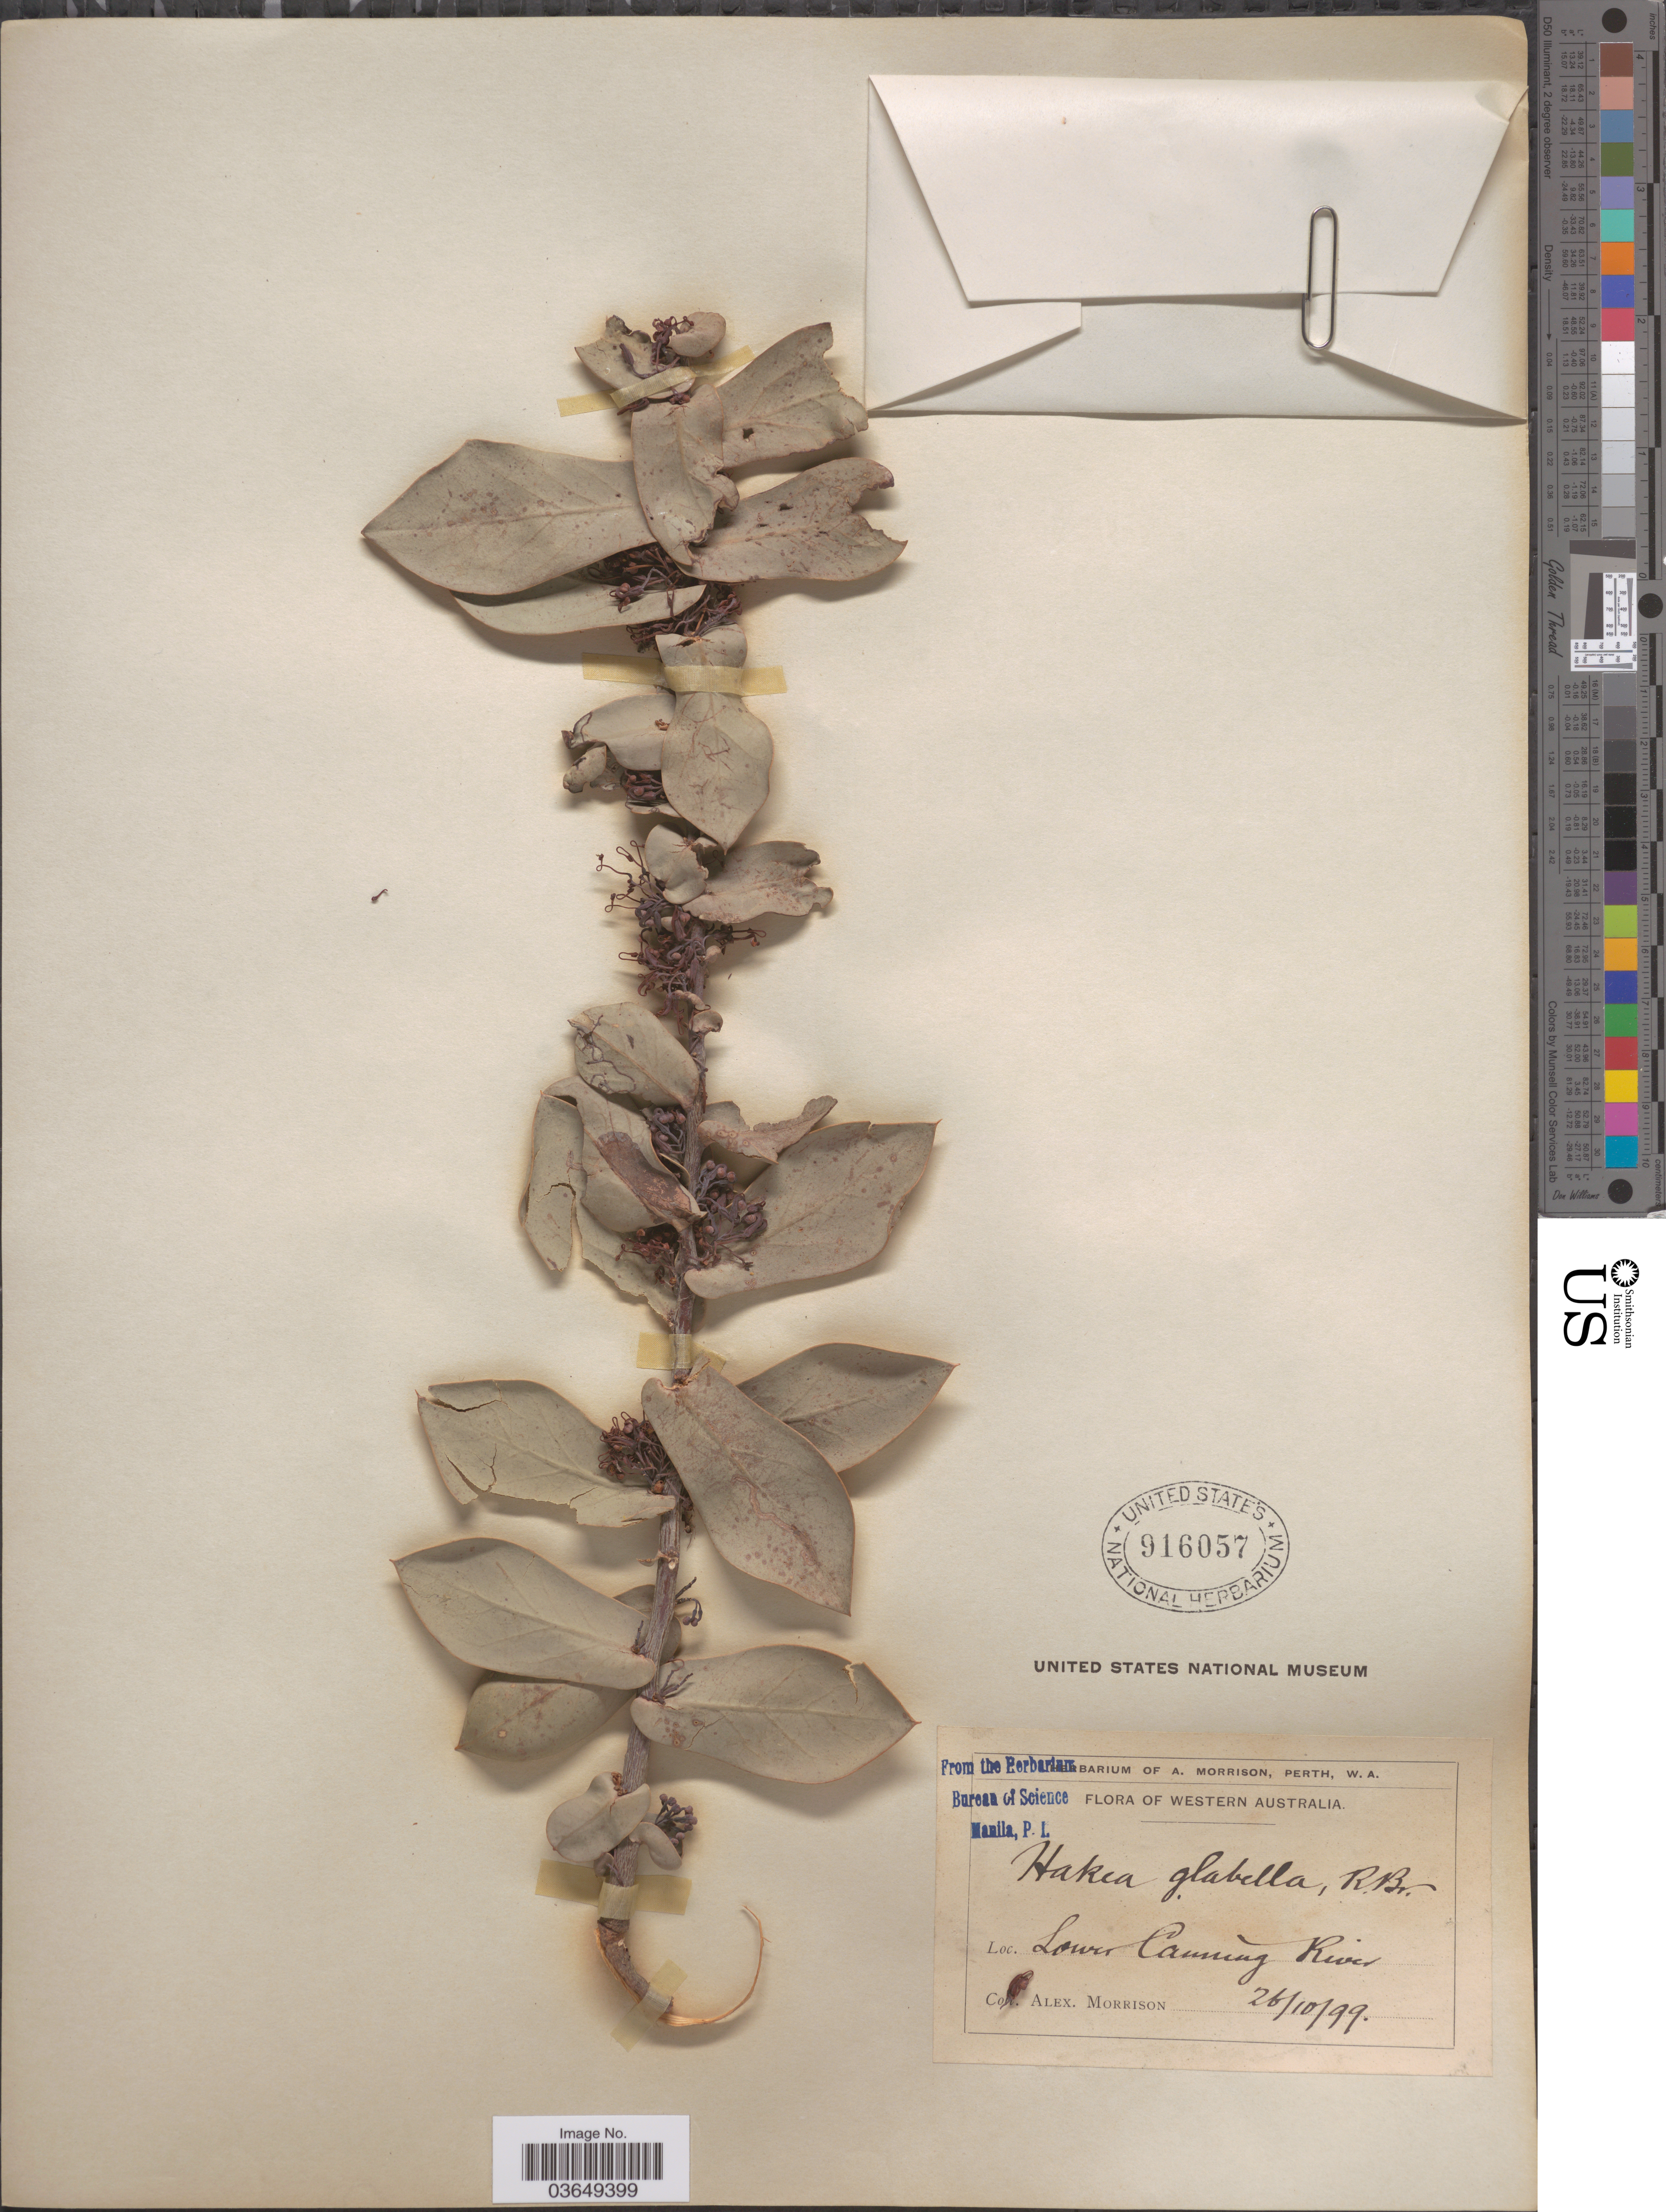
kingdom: Plantae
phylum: Tracheophyta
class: Magnoliopsida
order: Proteales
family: Proteaceae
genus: Hakea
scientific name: Hakea glabella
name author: R. Br.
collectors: A. Morrison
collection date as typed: Transcribed d/m/y: 26/10/99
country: Australia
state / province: Western Australia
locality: Lower Canning River.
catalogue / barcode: US 916057